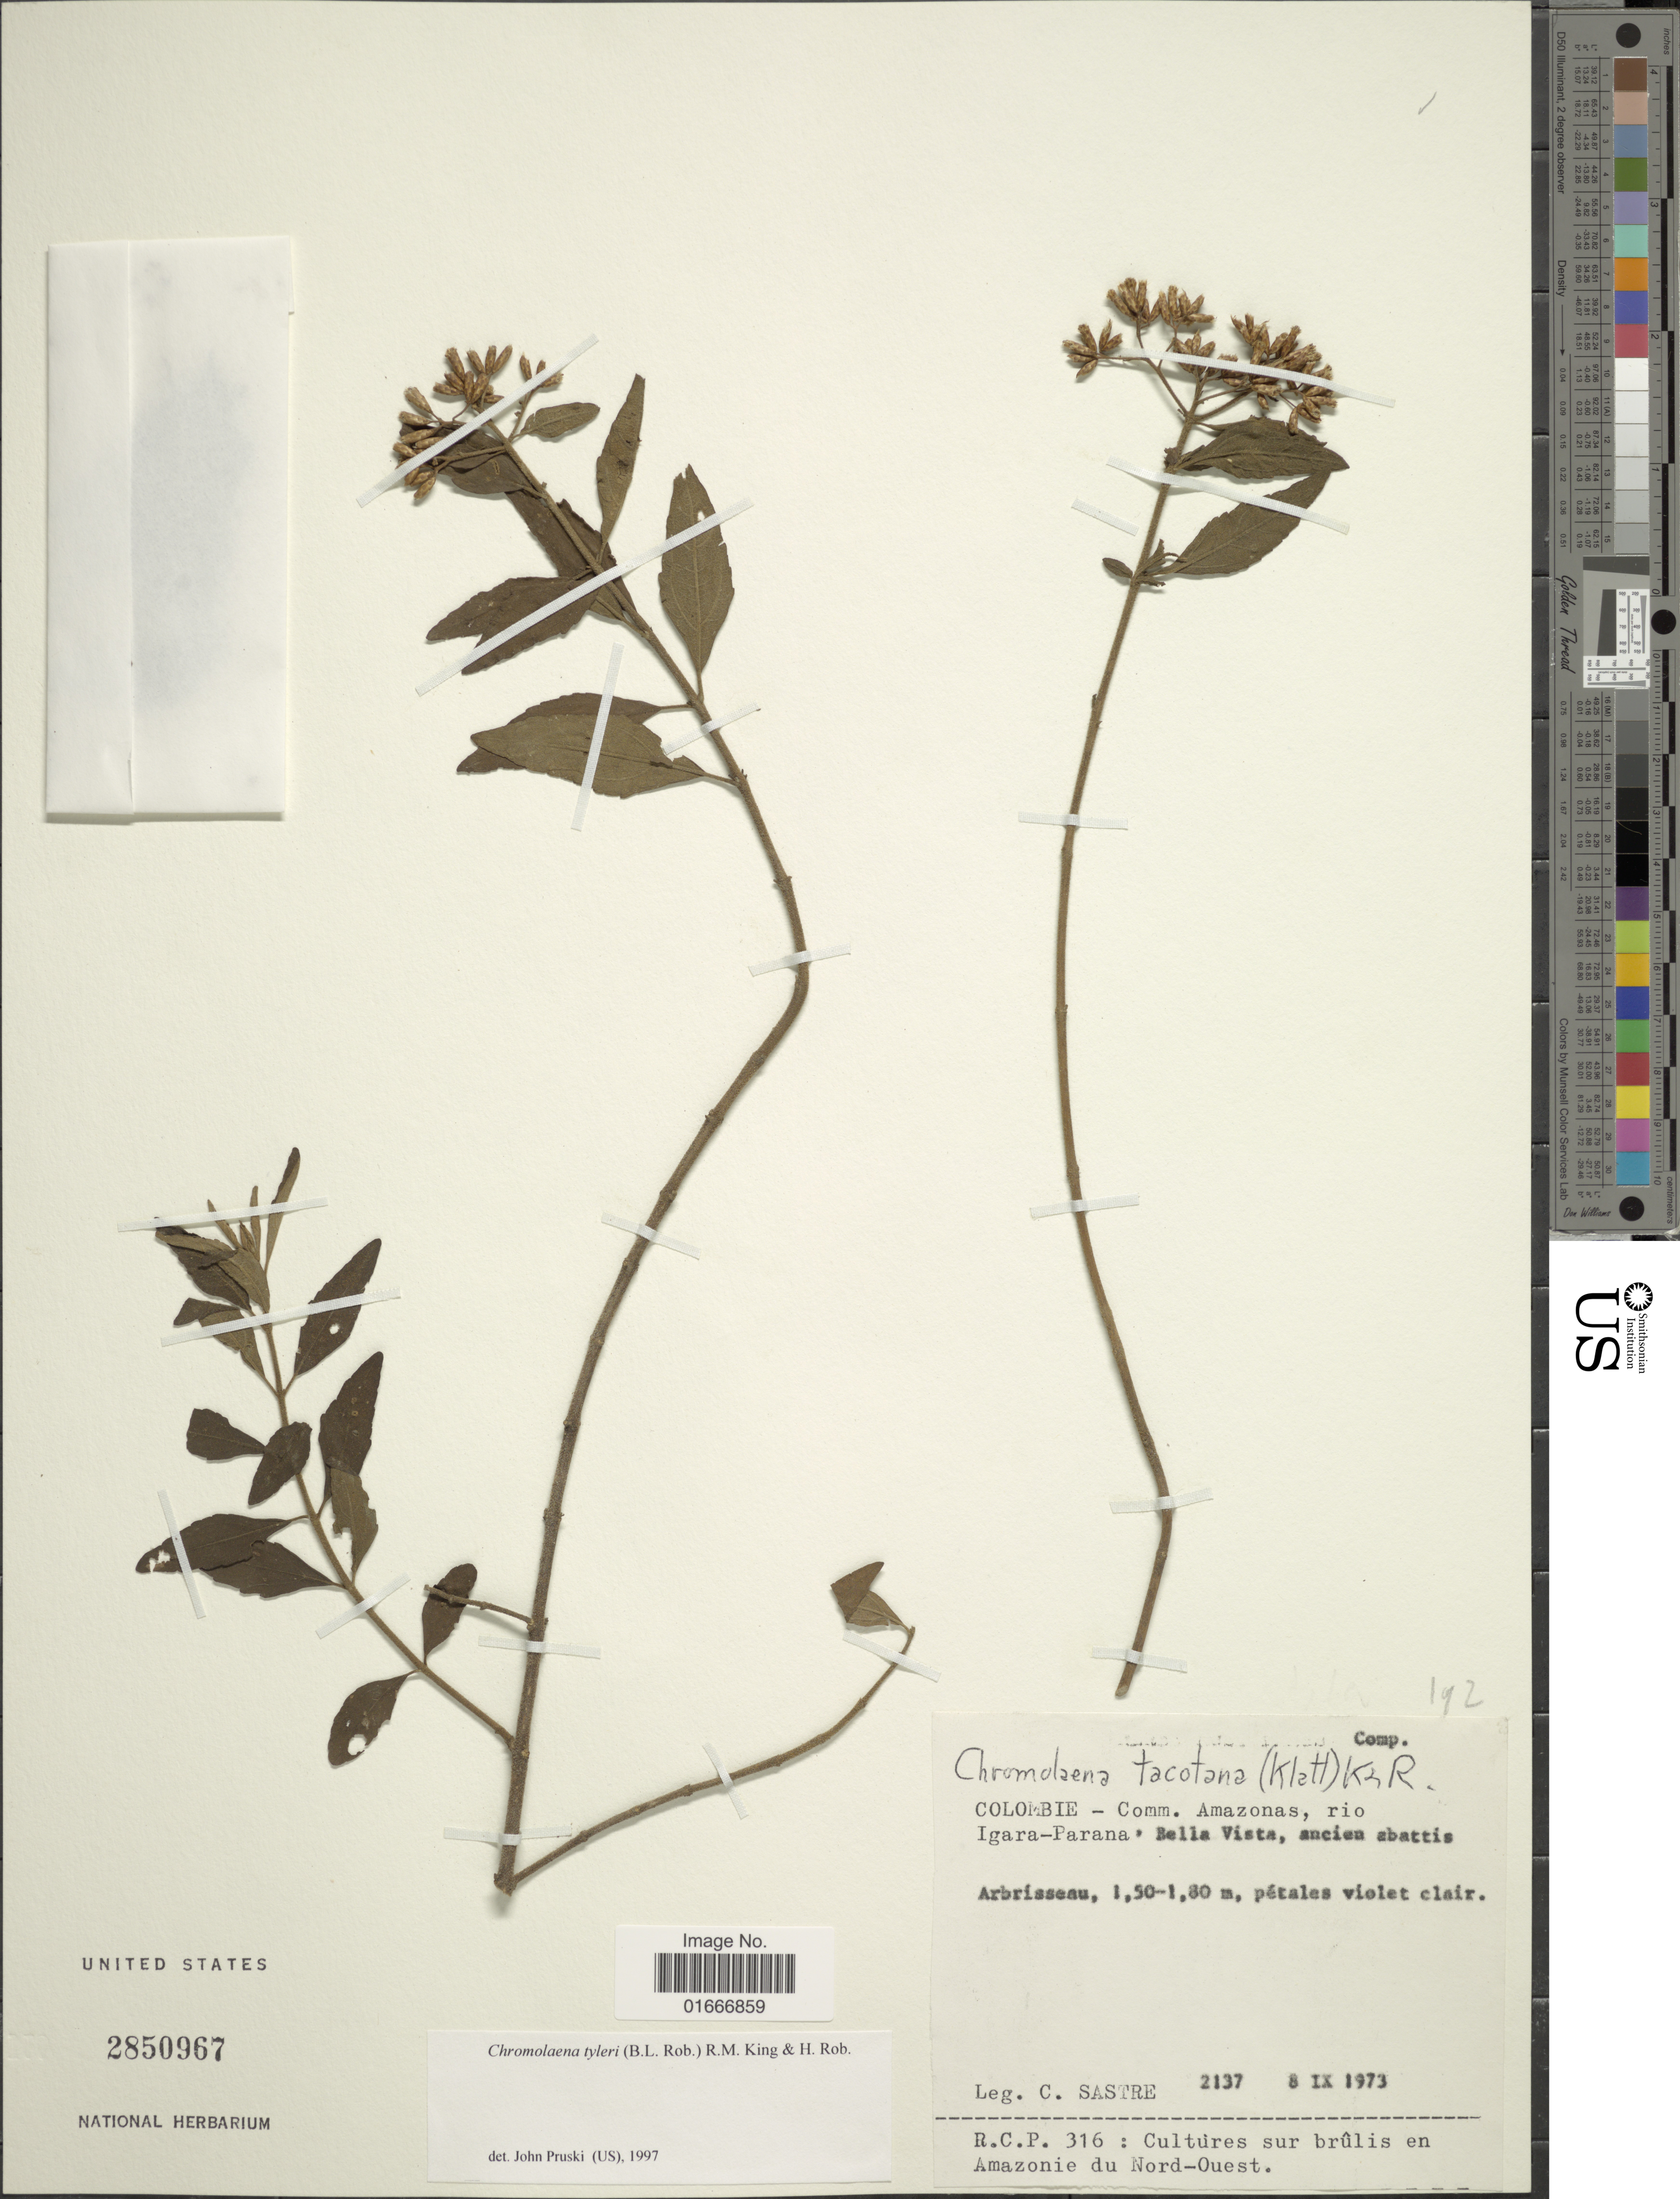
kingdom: Plantae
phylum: Tracheophyta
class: Magnoliopsida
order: Asterales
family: Asteraceae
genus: Chromolaena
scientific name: Chromolaena tyleri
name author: (B.L. Rob.) R.M. King & H. Rob.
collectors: C. Sastre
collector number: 2137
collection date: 1973-09-08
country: Colombia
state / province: Amazônas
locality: Colombie - Comm. Amazonas, rio Igara-Parana'Bella Vista, ancien abattis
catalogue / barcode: US 2850967